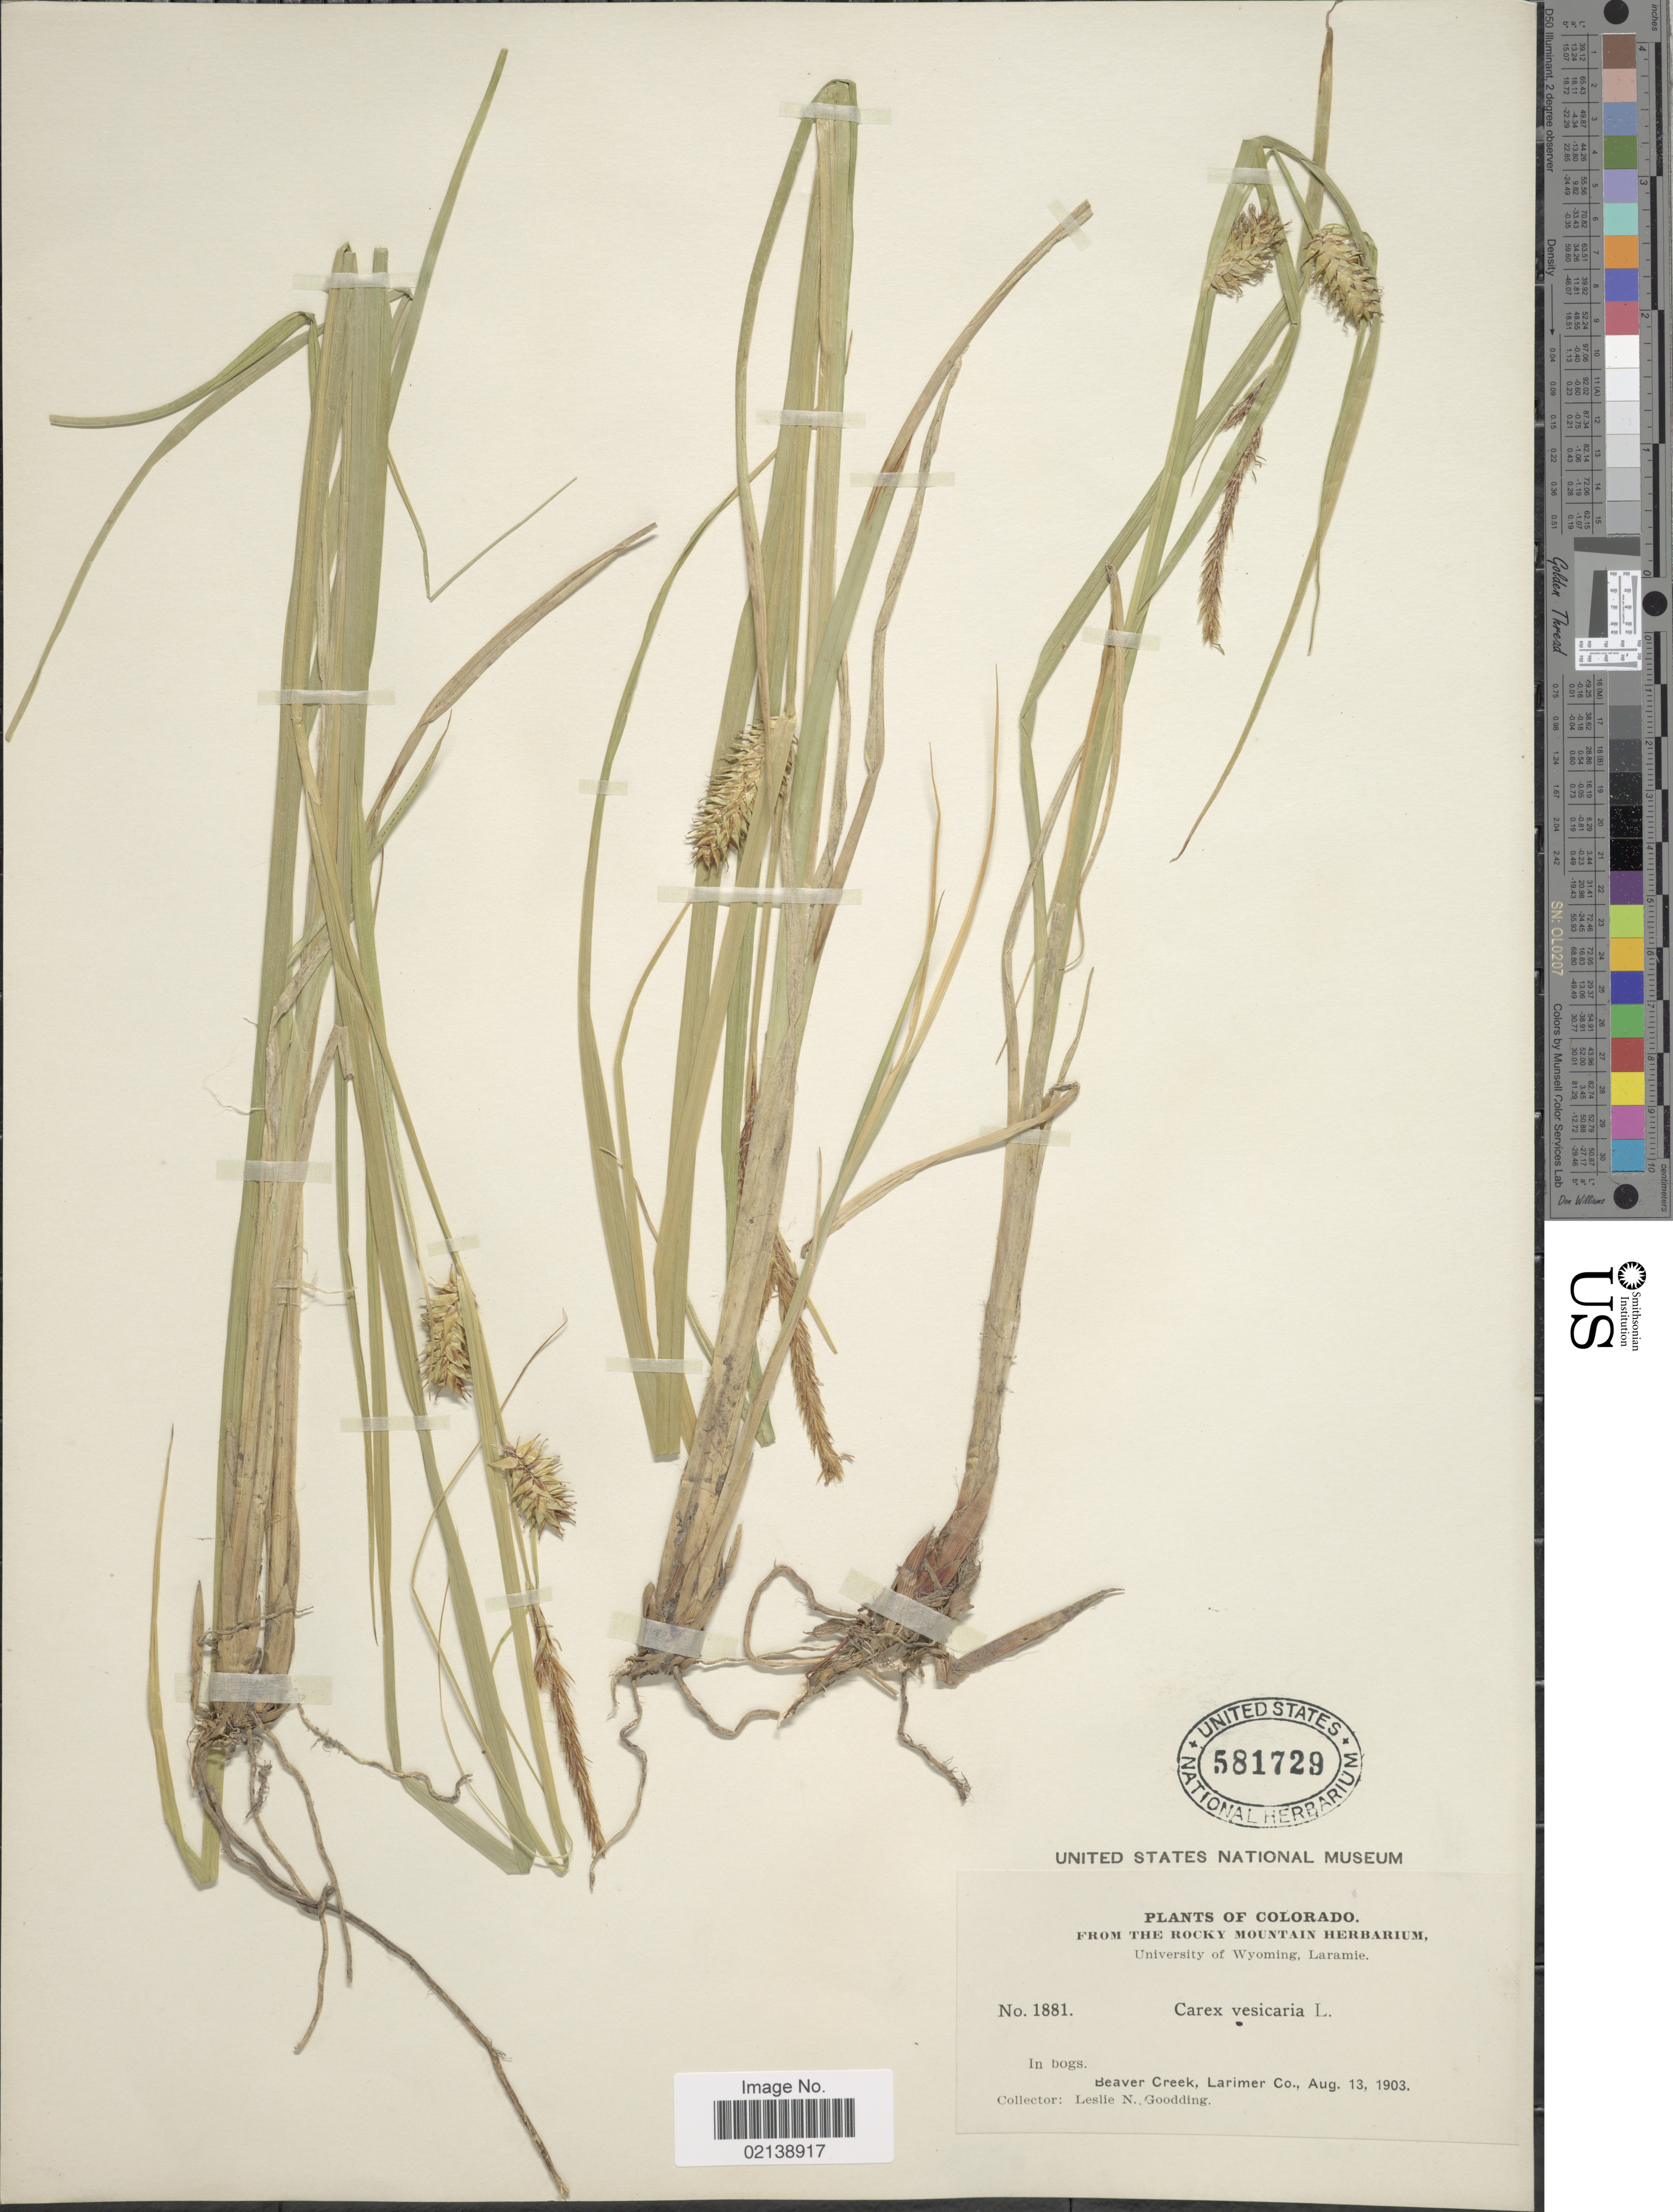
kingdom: Plantae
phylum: Tracheophyta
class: Liliopsida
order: Poales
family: Cyperaceae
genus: Carex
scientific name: Carex vesicaria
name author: L.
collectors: L. N. Goodding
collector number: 1881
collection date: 1903-08-13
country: United States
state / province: Colorado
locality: Beaver Creek, Larimer Co.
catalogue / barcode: US 581729